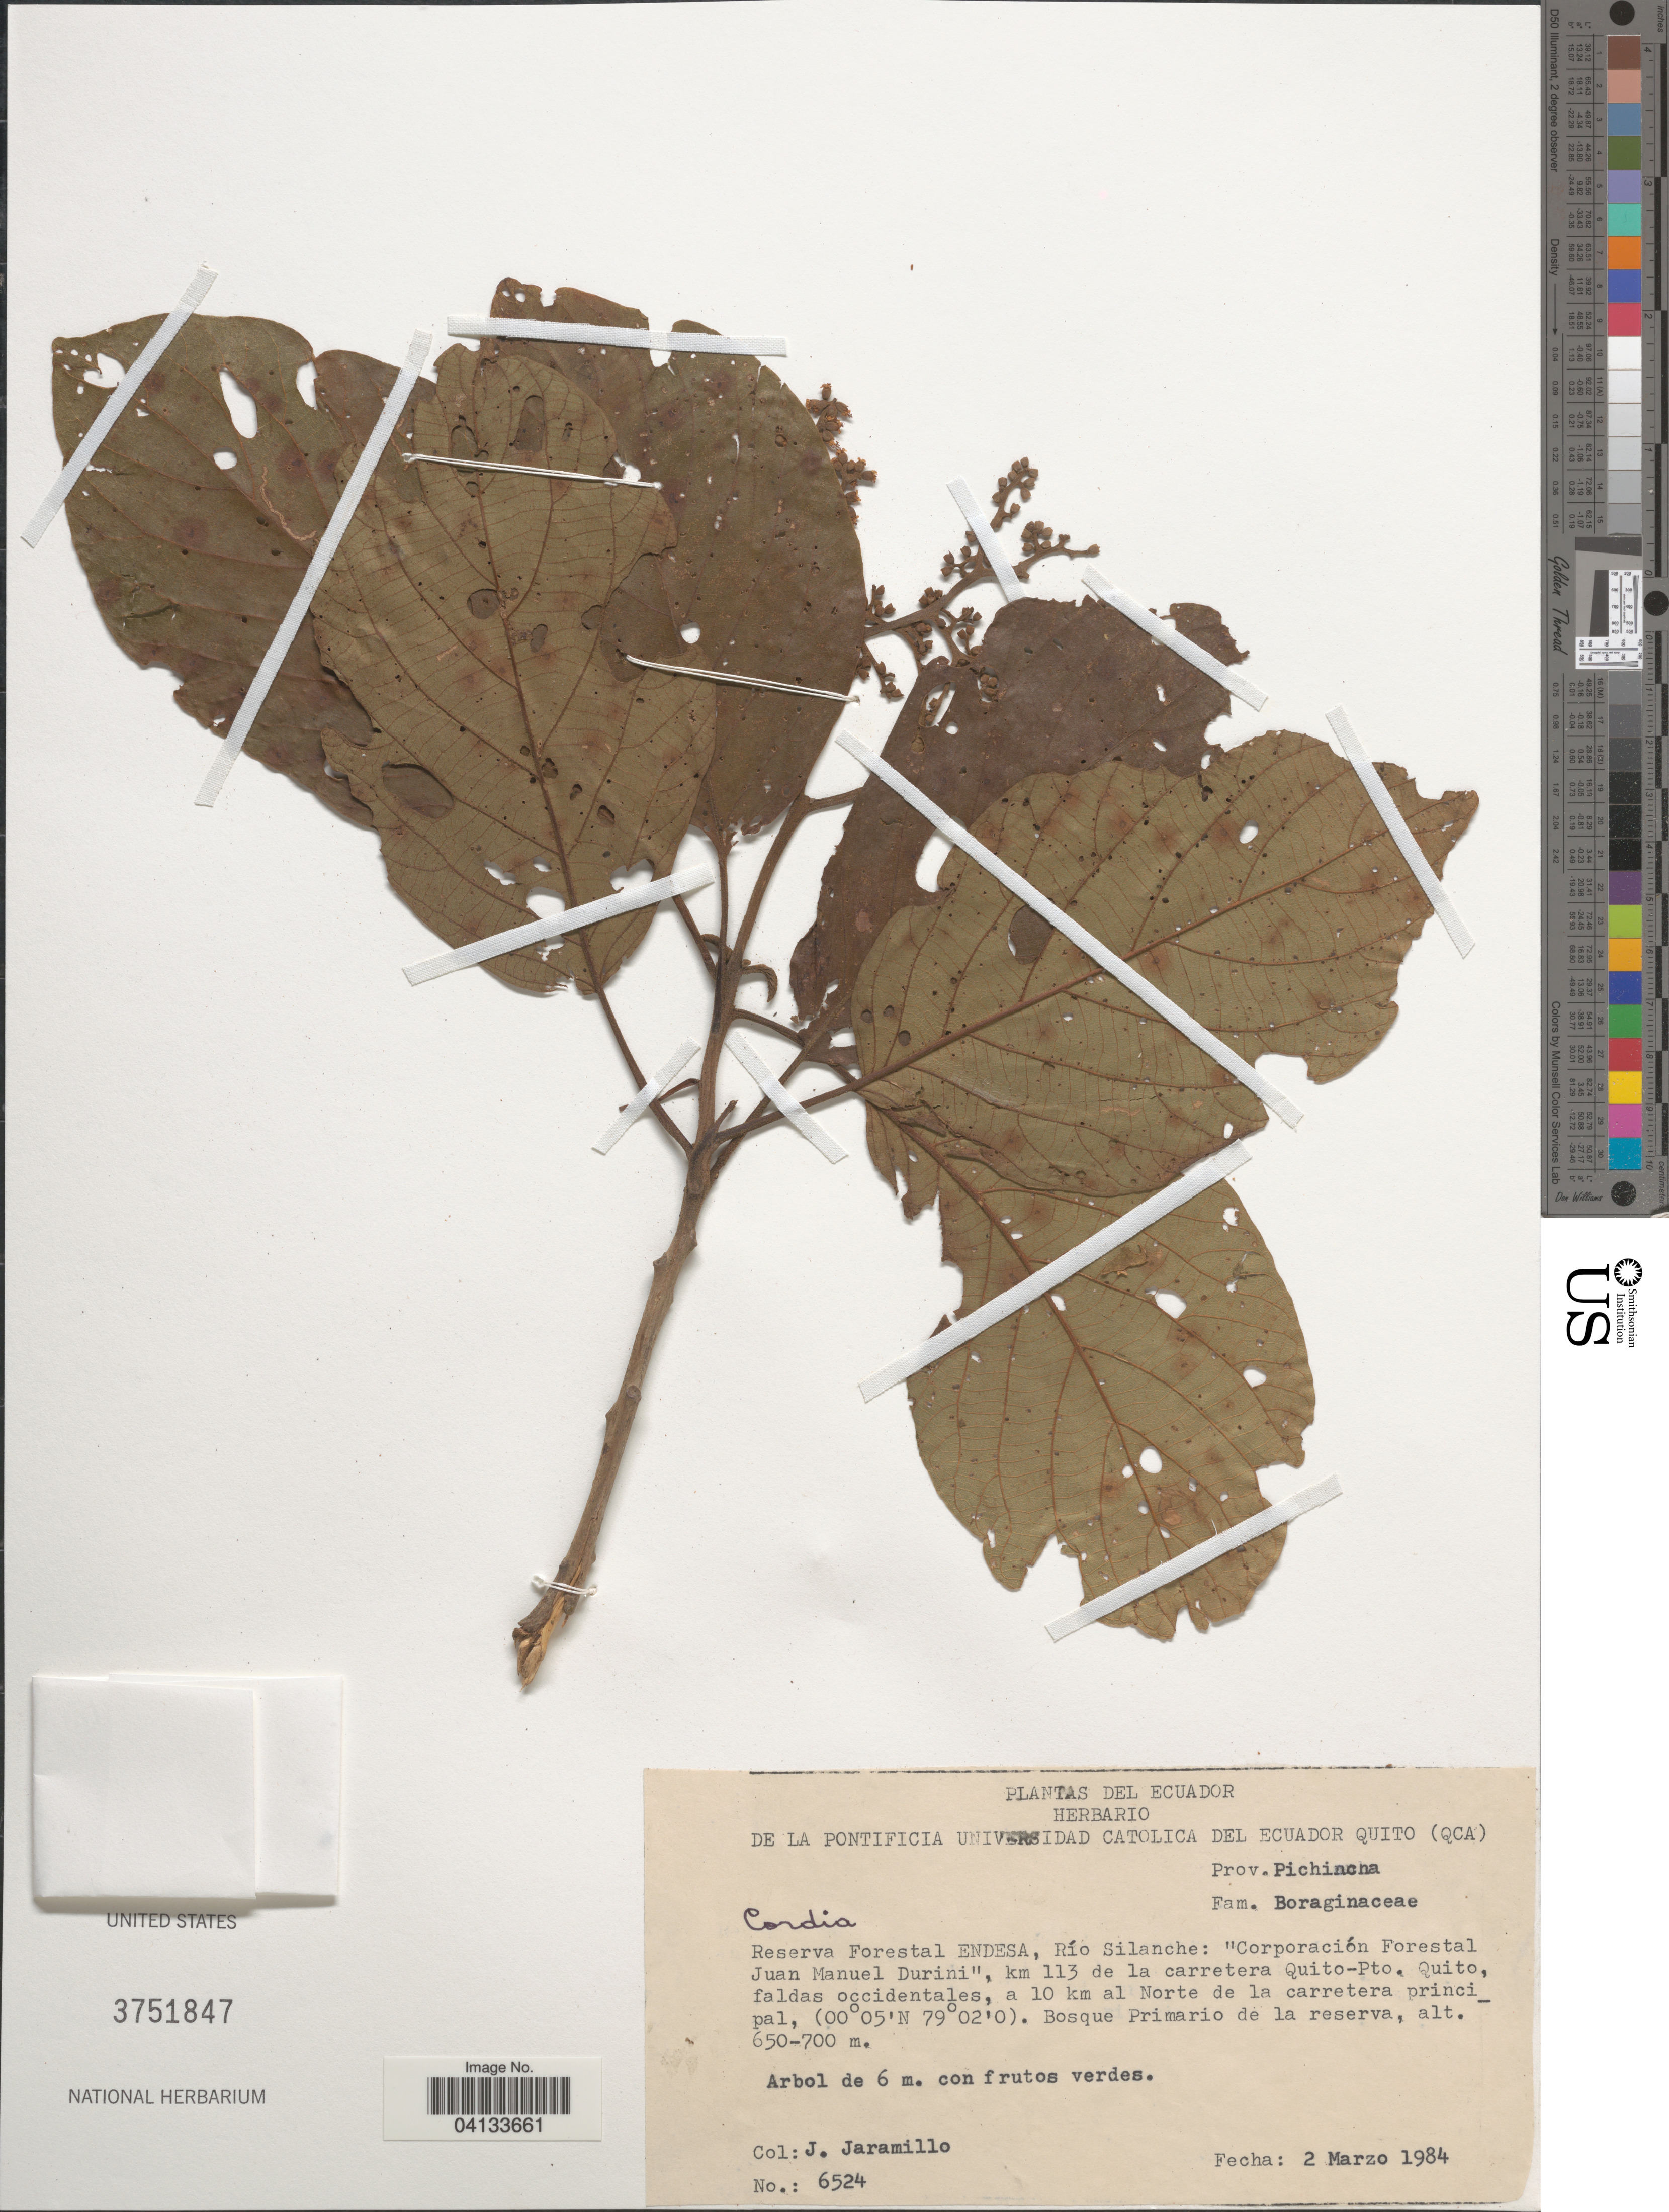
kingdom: Plantae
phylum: Tracheophyta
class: Magnoliopsida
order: Boraginales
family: Cordiaceae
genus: Cordia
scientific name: Cordia sp.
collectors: J. Jaramillo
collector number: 6524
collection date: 1984-03-02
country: Ecuador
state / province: Pichincha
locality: Reserva Forestal ENDESA, Río Silanche: "Corporación Forestal Juan Manuel Durini", km 113 de la carretera Quito-Pto. Quito, faldas occidentales, a 10 km al Norte de la carretera principal.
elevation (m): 650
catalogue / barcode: US 3751847